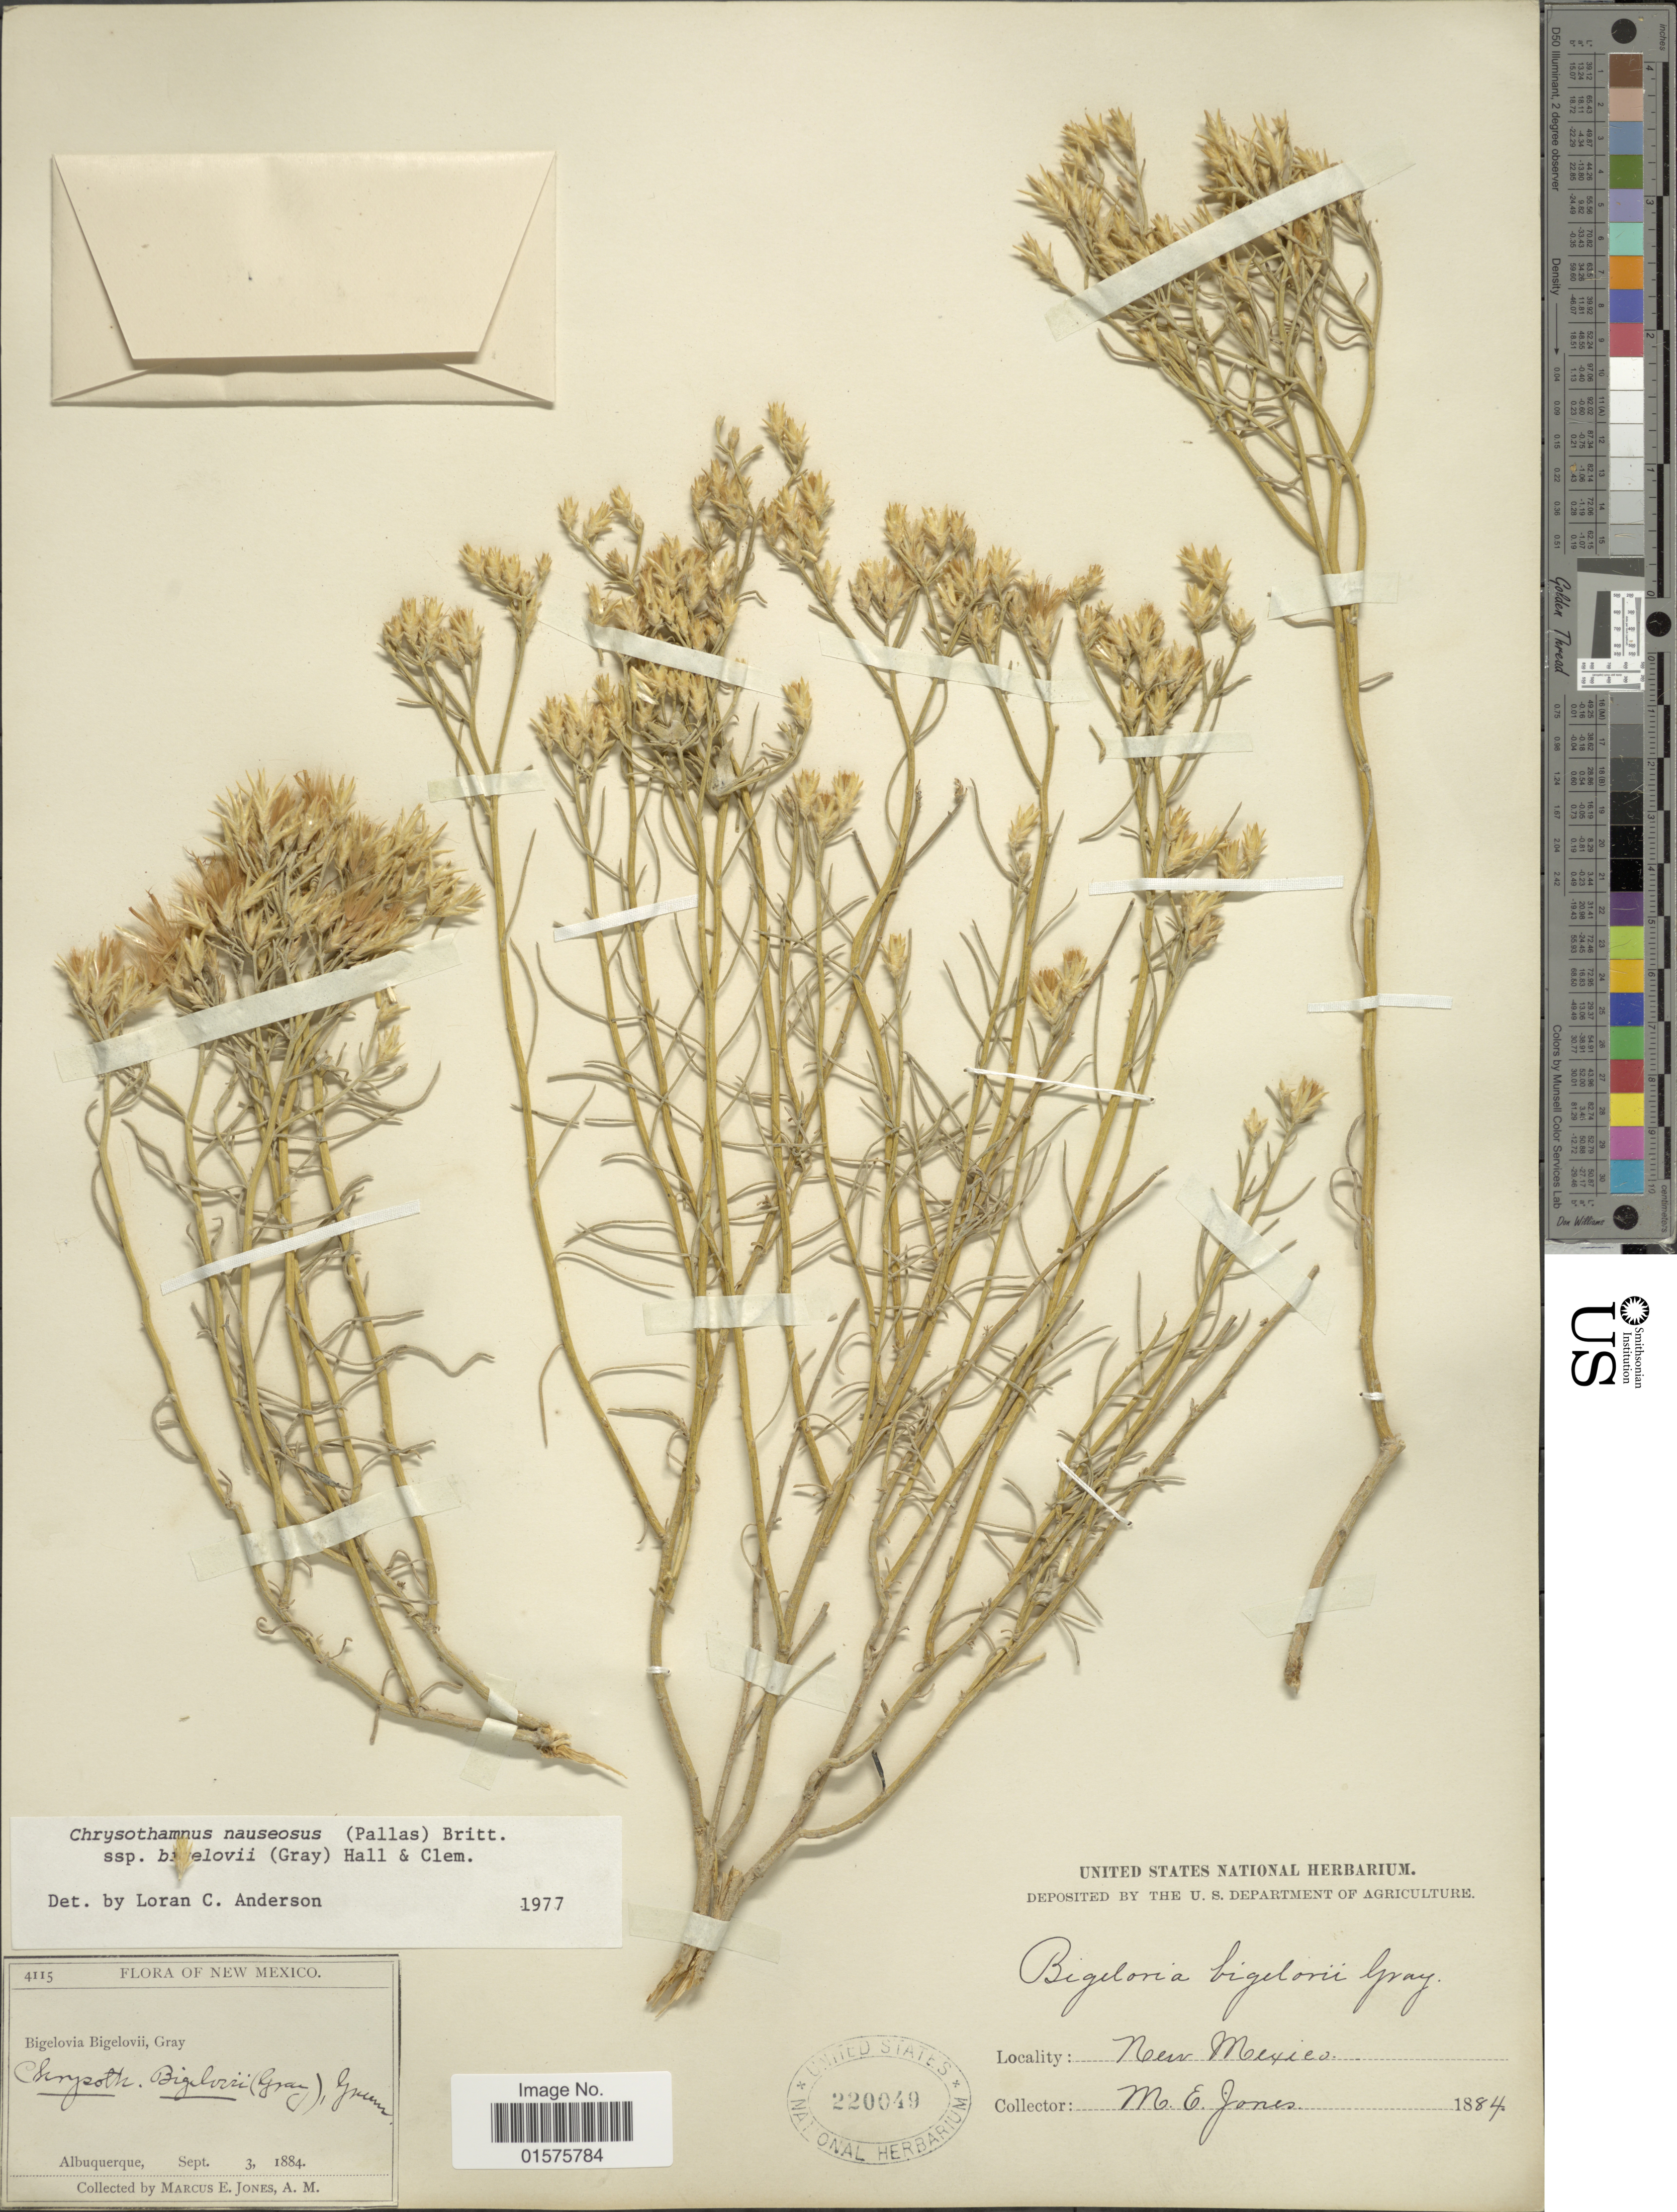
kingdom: Plantae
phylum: Tracheophyta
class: Magnoliopsida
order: Asterales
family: Asteraceae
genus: Ericameria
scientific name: Ericameria nauseosa var. bigelovii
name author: (A. Gray) G.L. Nesom & G.I. Baird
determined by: Urbatsch, Lowell E., Curator (LSU), Louisiana State University (UNITED STATES)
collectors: M. E. Jones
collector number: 4115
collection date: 1884-09-03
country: United States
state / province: New Mexico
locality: Albuquerque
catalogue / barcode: US 220049